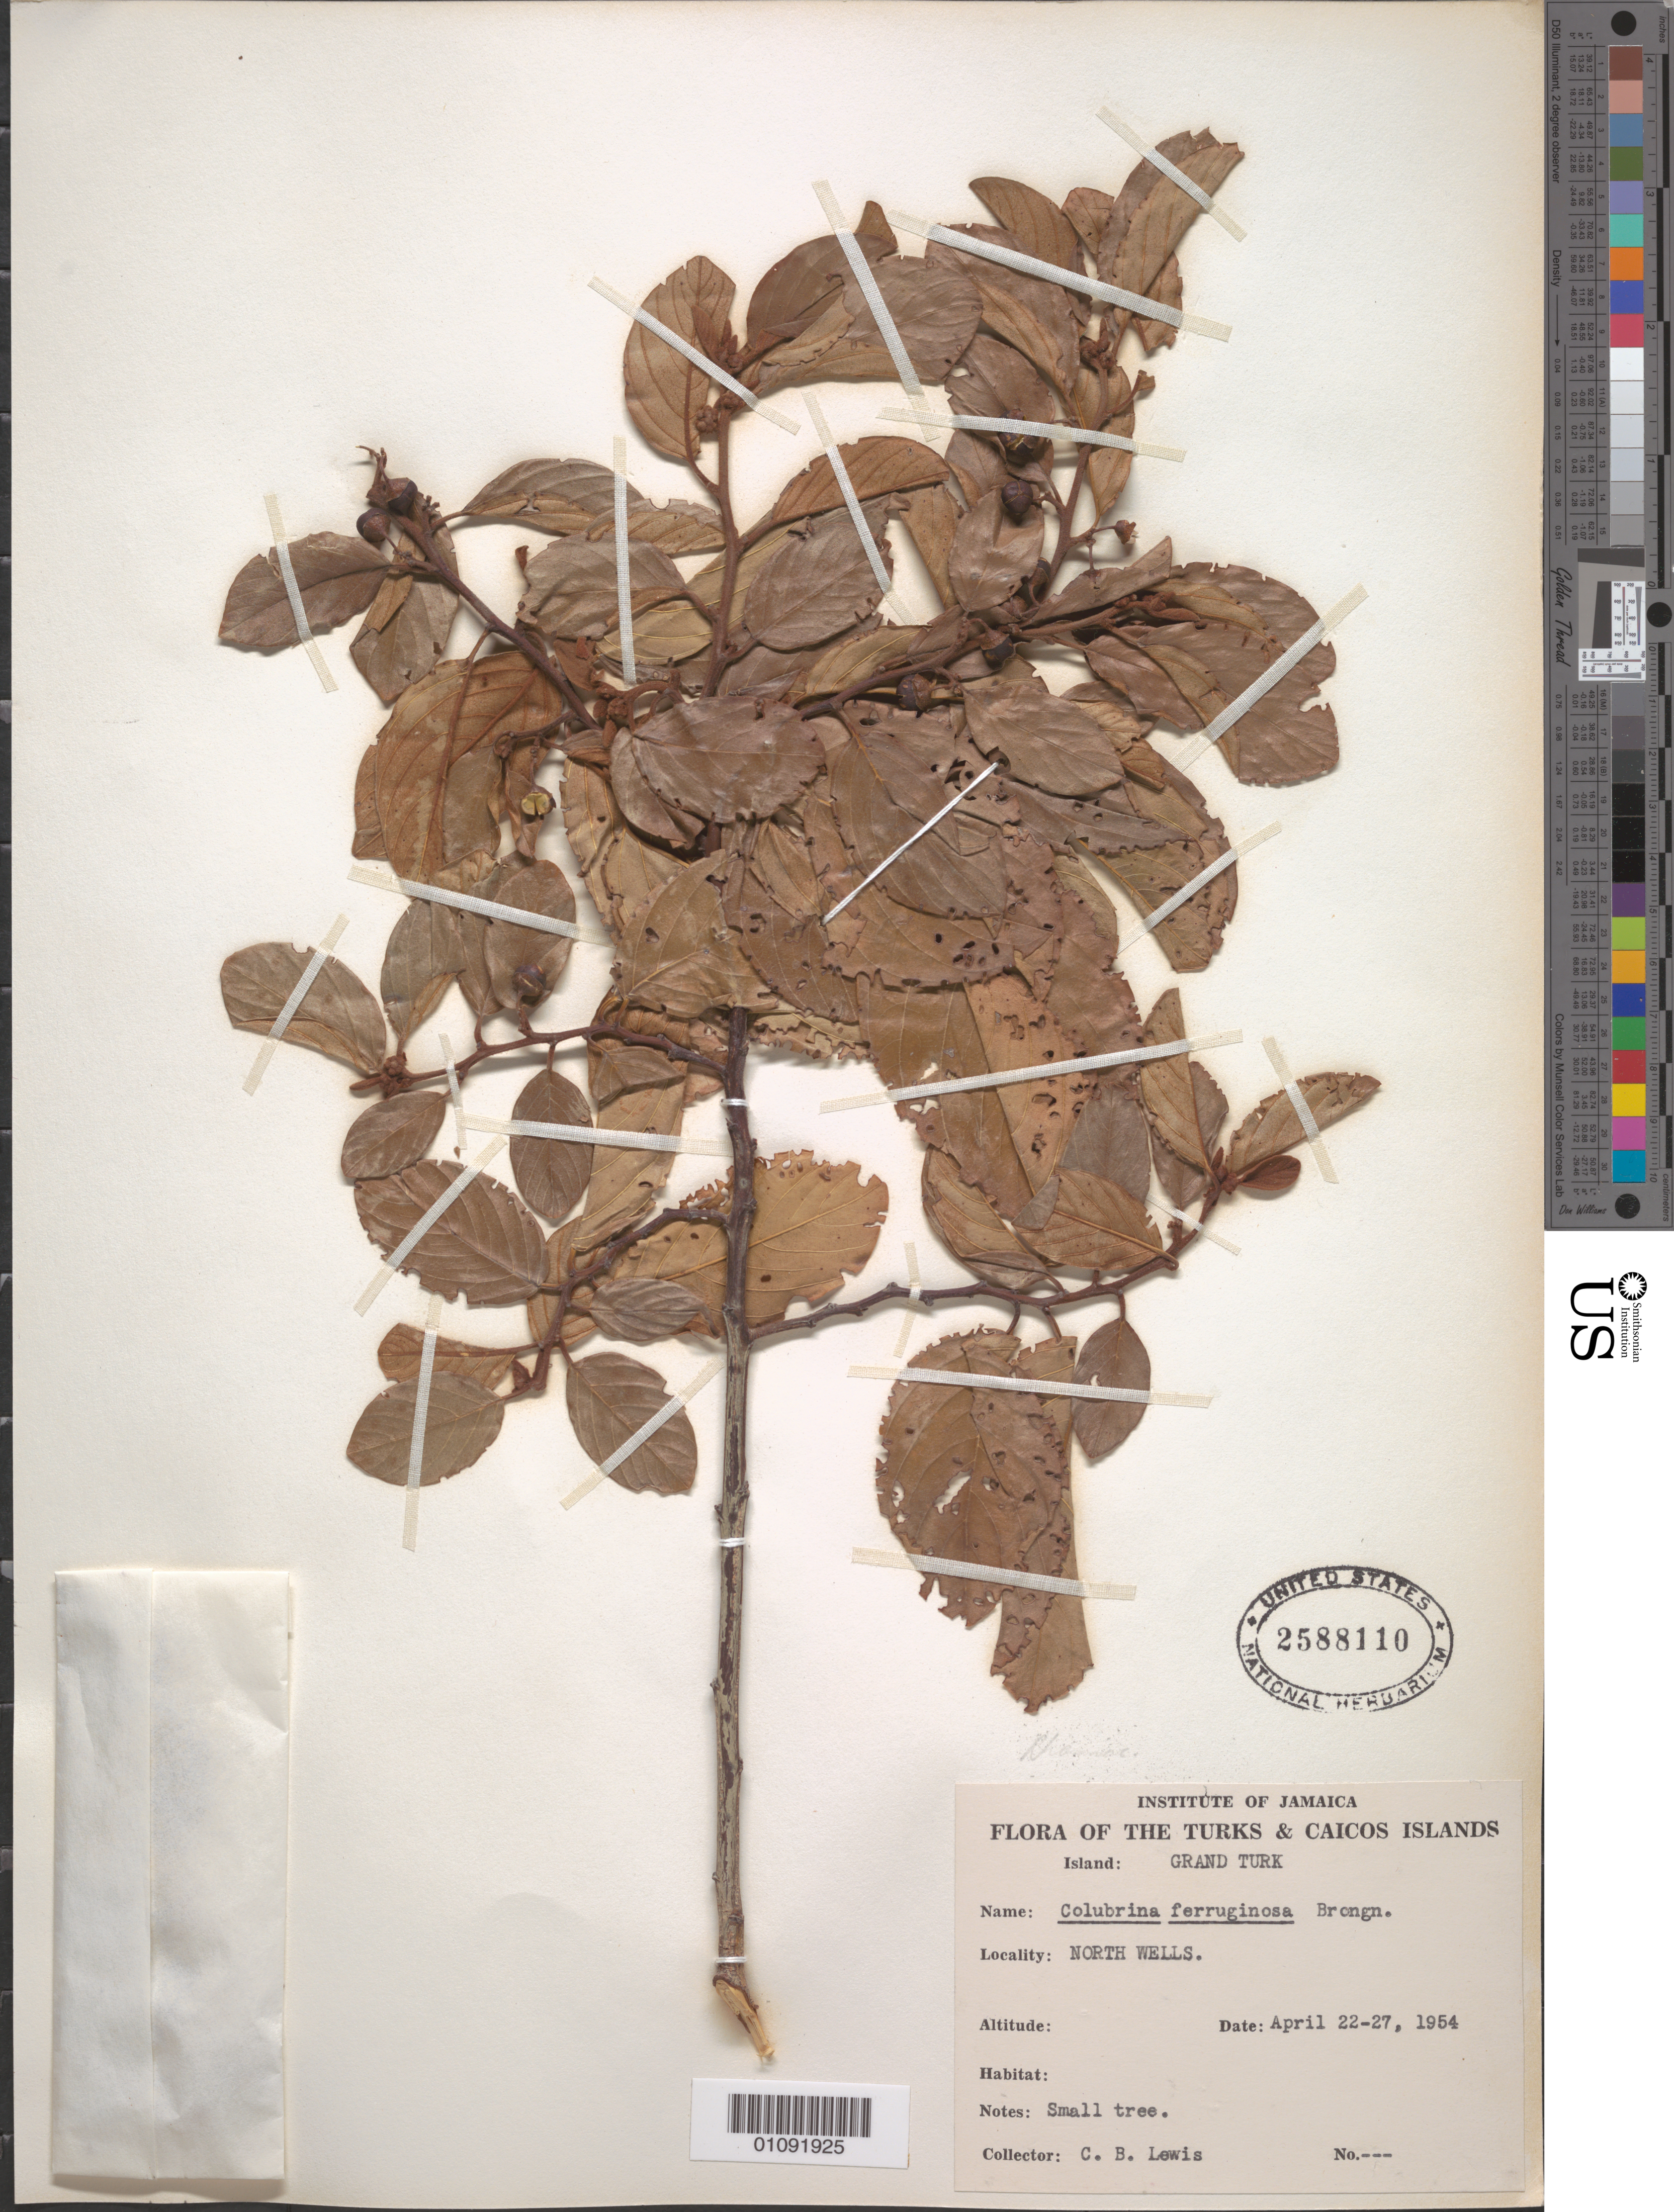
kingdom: Plantae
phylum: Tracheophyta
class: Magnoliopsida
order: Rosales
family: Rhamnaceae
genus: Colubrina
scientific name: Colubrina arborescens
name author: (Mill.) Sarg.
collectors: C. B. Lewis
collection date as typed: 22 Apr 1954 to 27 Apr 1954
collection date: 1954-04-22/1954-04-27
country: Turks and Caicos Islands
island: Grand Turk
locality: North Wells.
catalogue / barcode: US 2588110